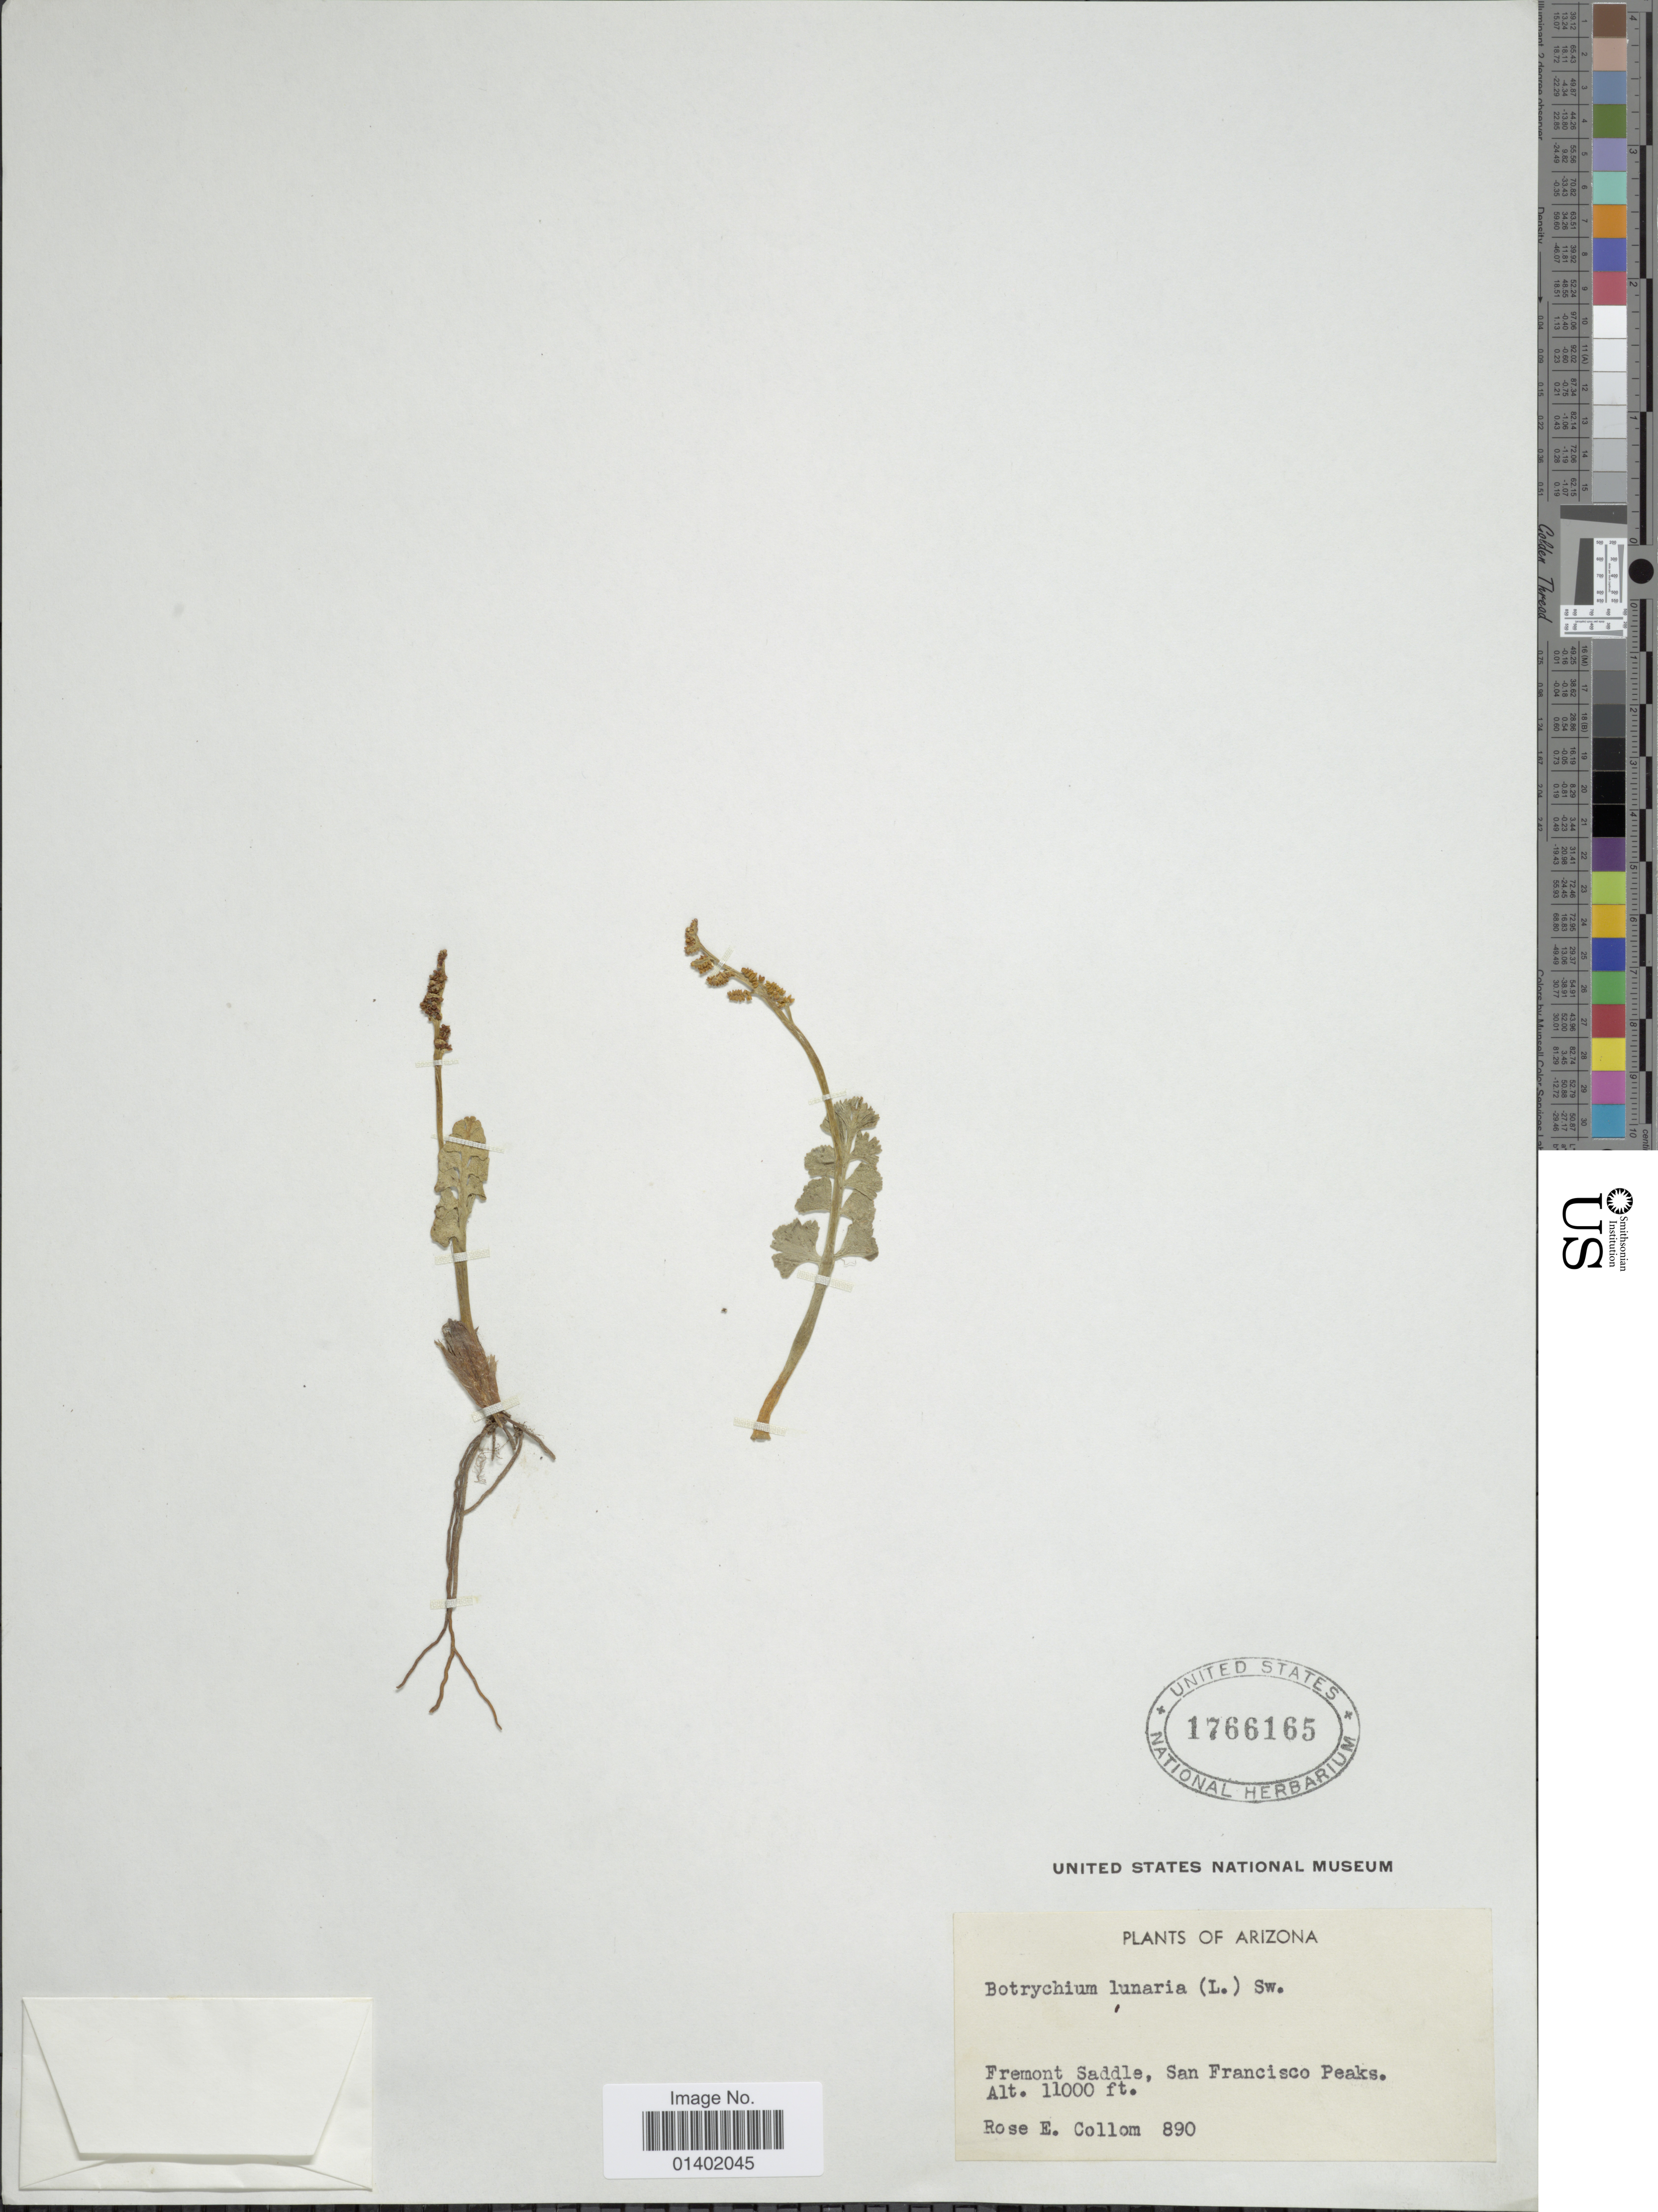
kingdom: Plantae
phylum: Tracheophyta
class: Polypodiopsida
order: Ophioglossales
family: Ophioglossaceae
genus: Botrychium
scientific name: Botrychium lunaria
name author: (L.) Sw.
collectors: R. E. Collom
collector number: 890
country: United States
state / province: Arizona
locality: Fremont Saddle, San Francisco Peaks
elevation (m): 3353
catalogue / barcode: US 1766165